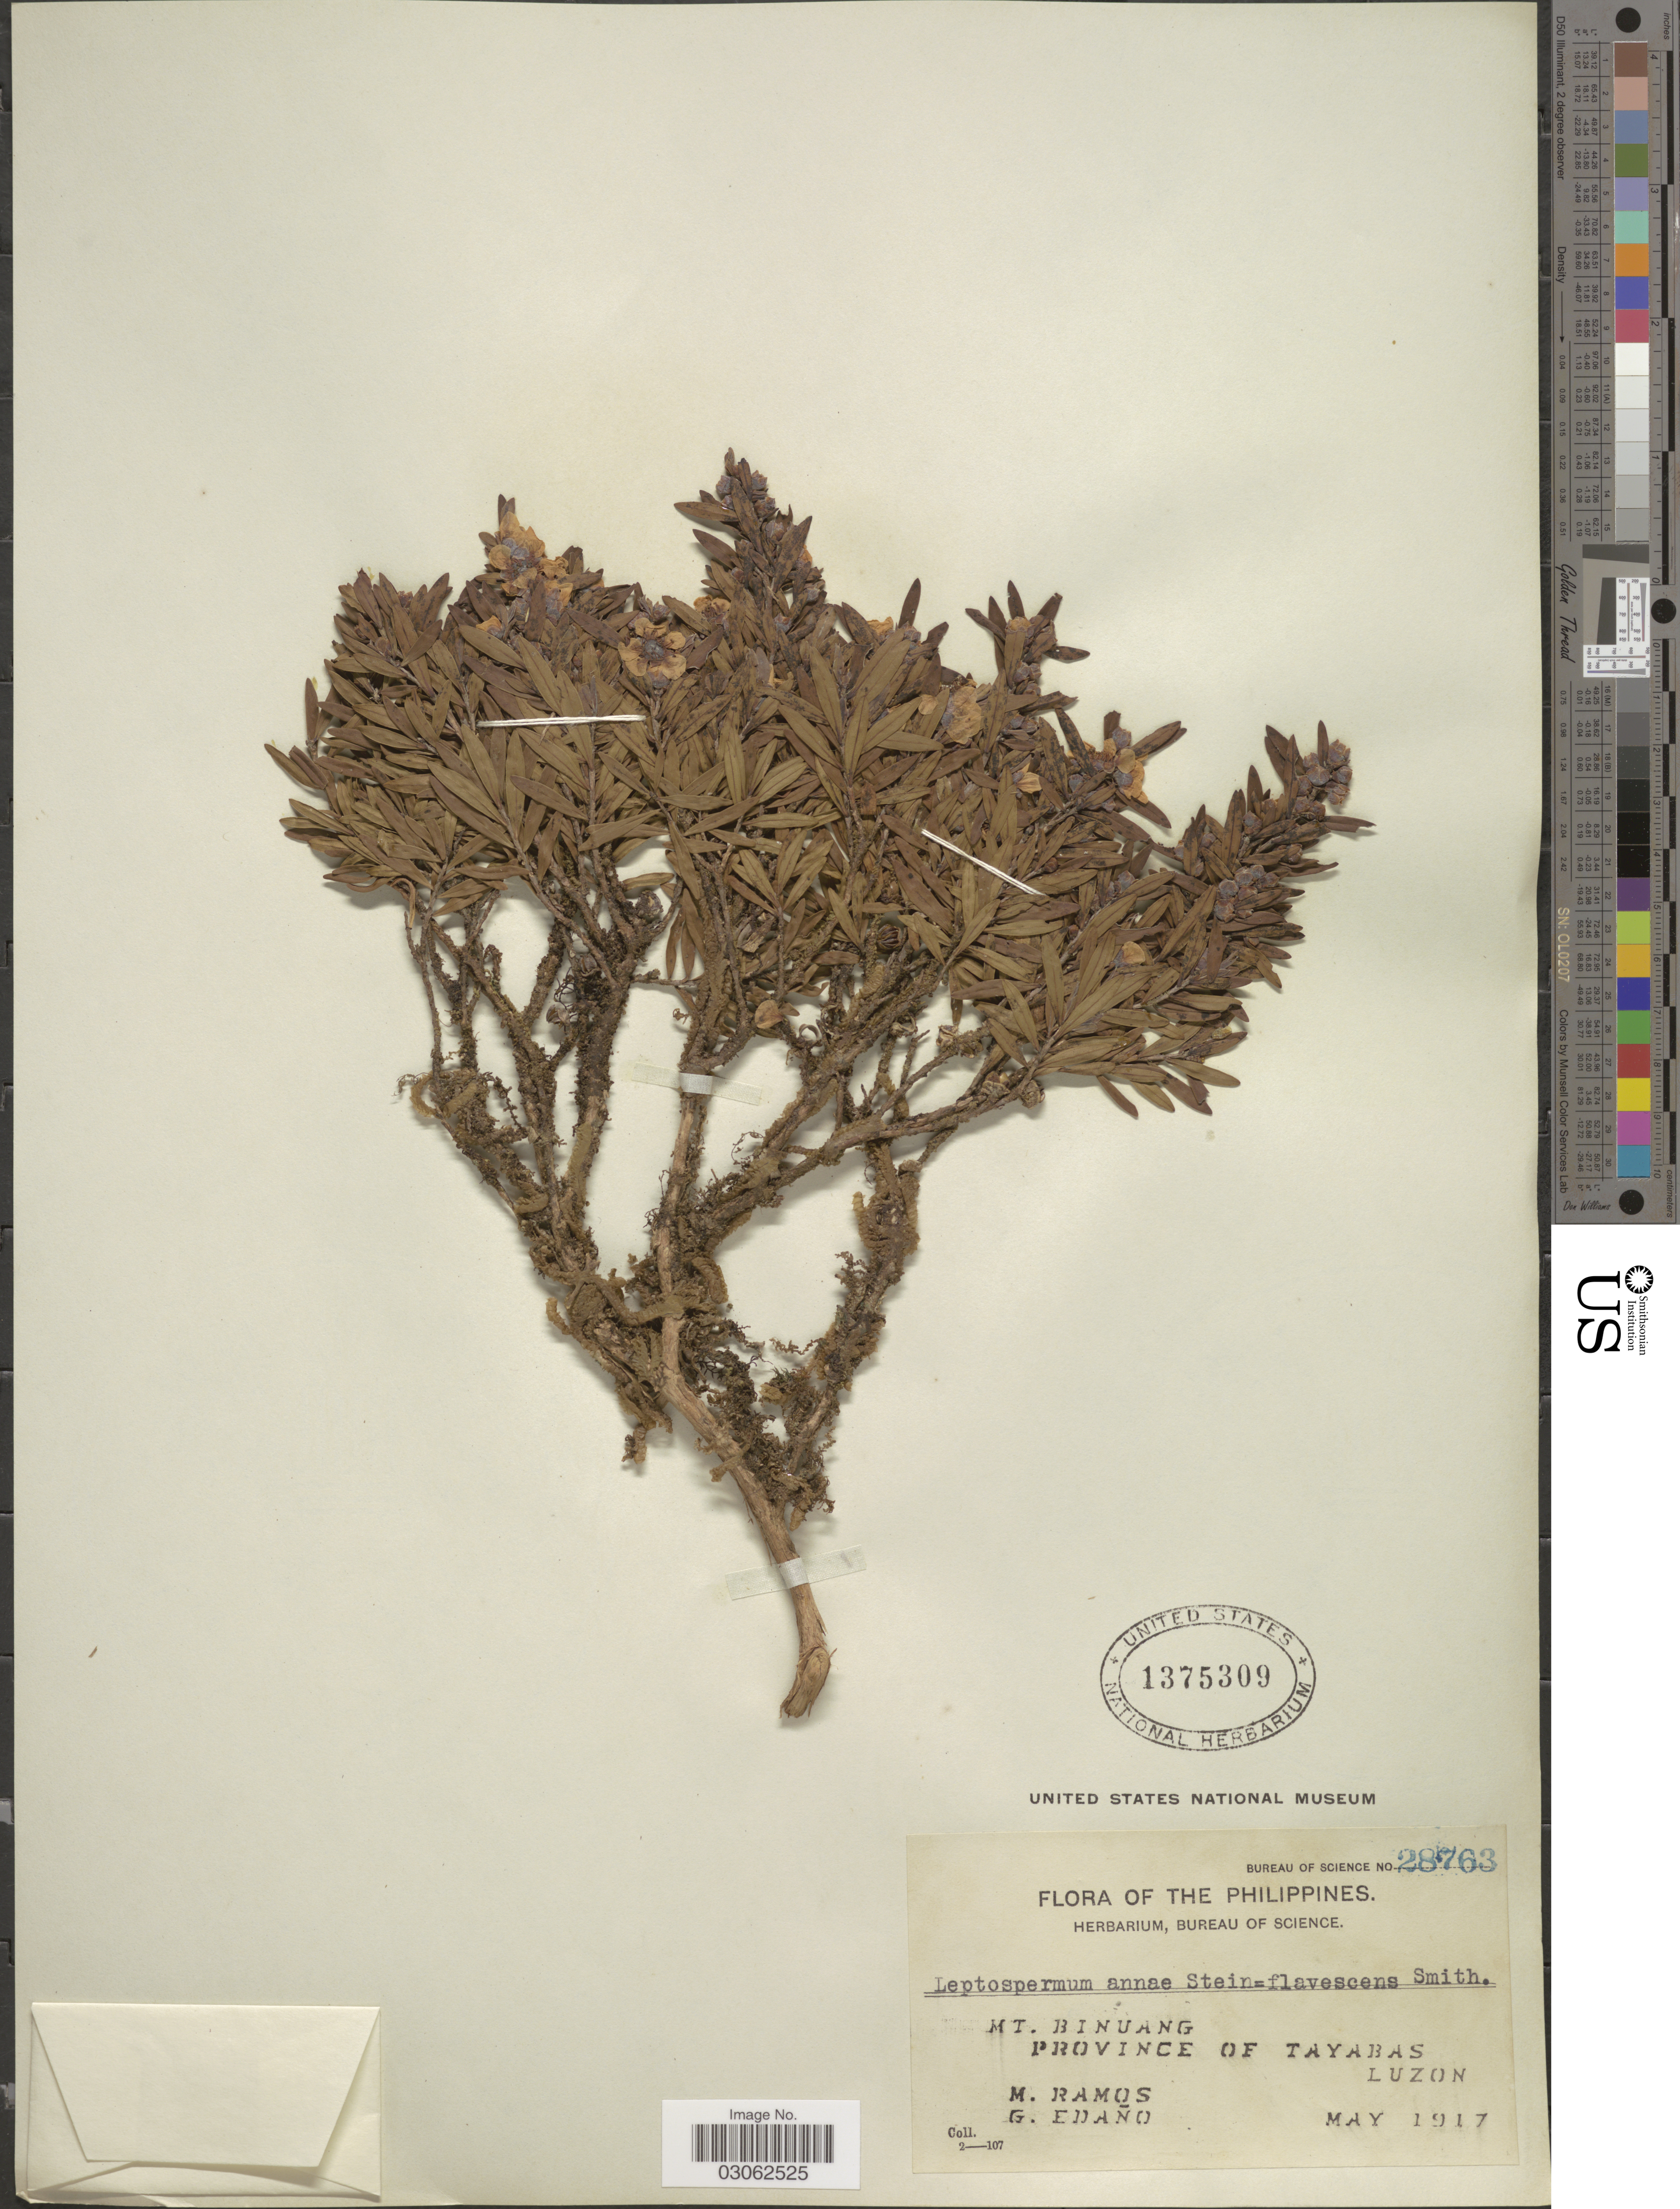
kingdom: Plantae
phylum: Tracheophyta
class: Magnoliopsida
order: Myrtales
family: Myrtaceae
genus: Leptospermum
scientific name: Leptospermum javanicum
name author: Blume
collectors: M. Ramos & G. Edaño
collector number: Bureau of Science 28763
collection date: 1917-05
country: Philippines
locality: Mt. Binuang. Province of Tayabas. Luzon.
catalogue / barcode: US 1375309